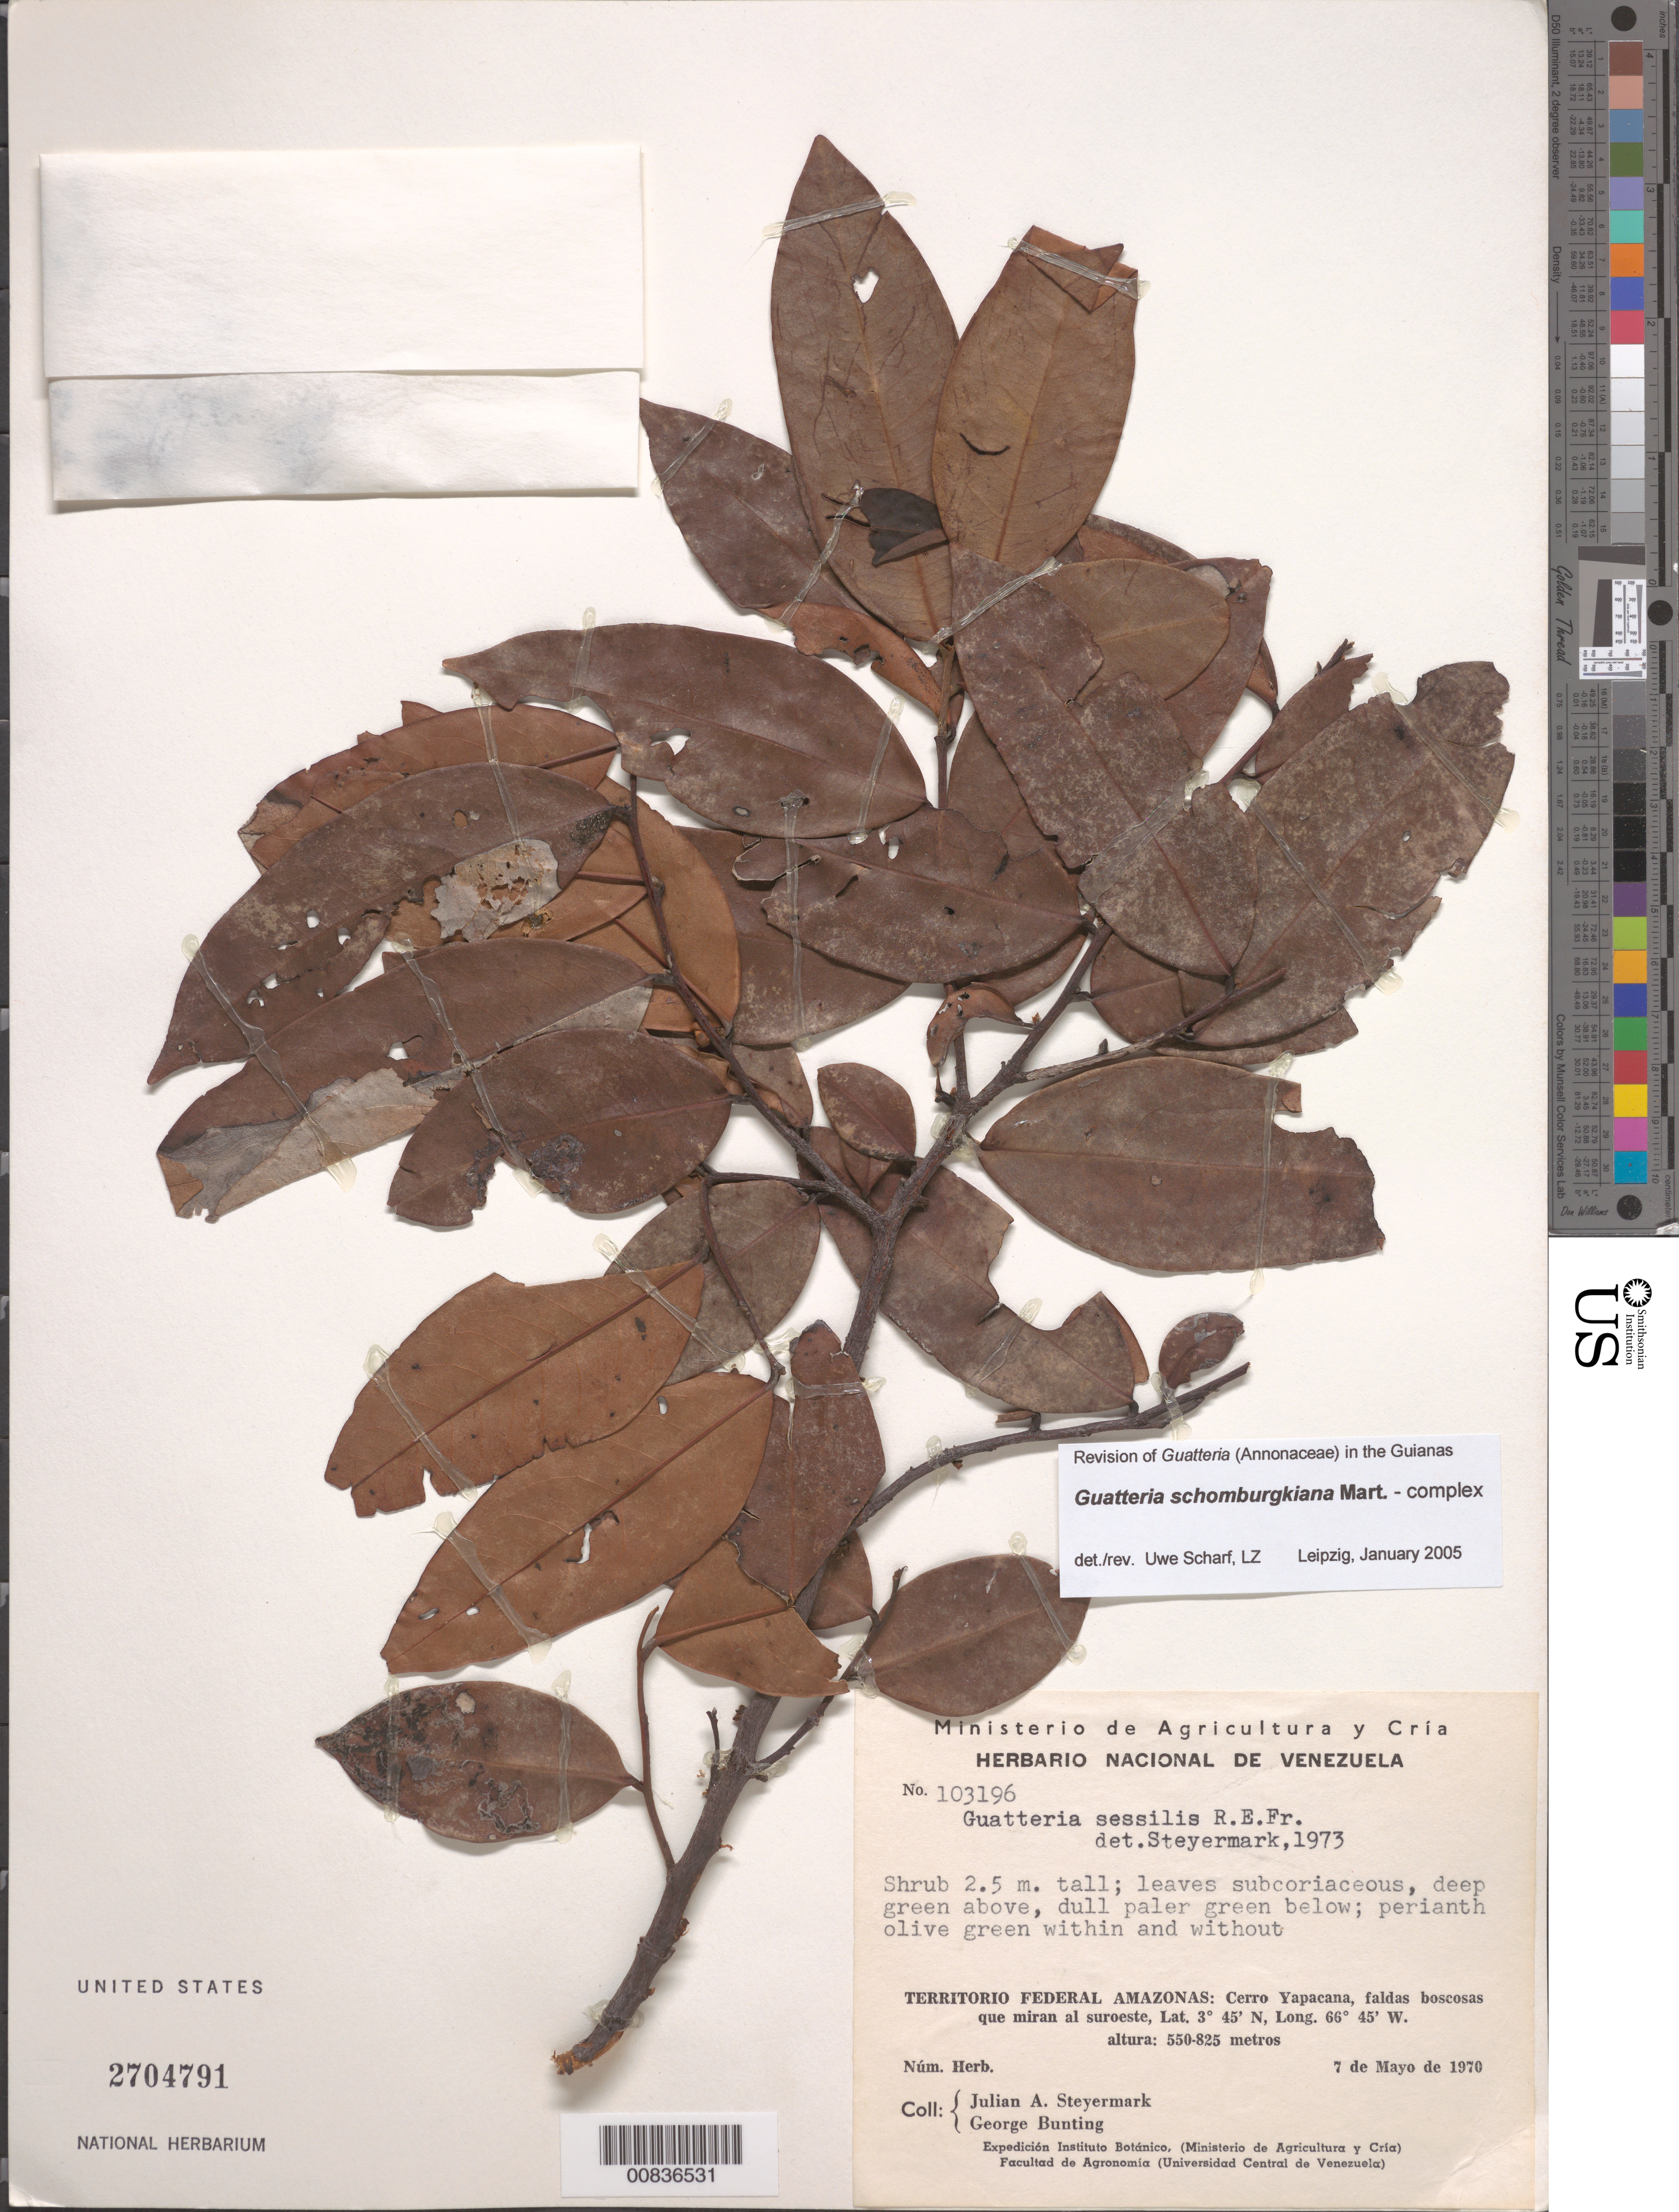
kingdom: Plantae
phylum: Tracheophyta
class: Magnoliopsida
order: Magnoliales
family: Annonaceae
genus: Guatteria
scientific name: Guatteria schomburgkiana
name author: Mart.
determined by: Scharf, U.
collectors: J. Steyermark & G. S. Bunting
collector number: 103196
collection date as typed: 7-May-70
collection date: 1970-05-07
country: Venezuela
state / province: Amazonas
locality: Cerro Yapacána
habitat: Faldas boscosas que miran al SW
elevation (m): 550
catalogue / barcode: US 2704791